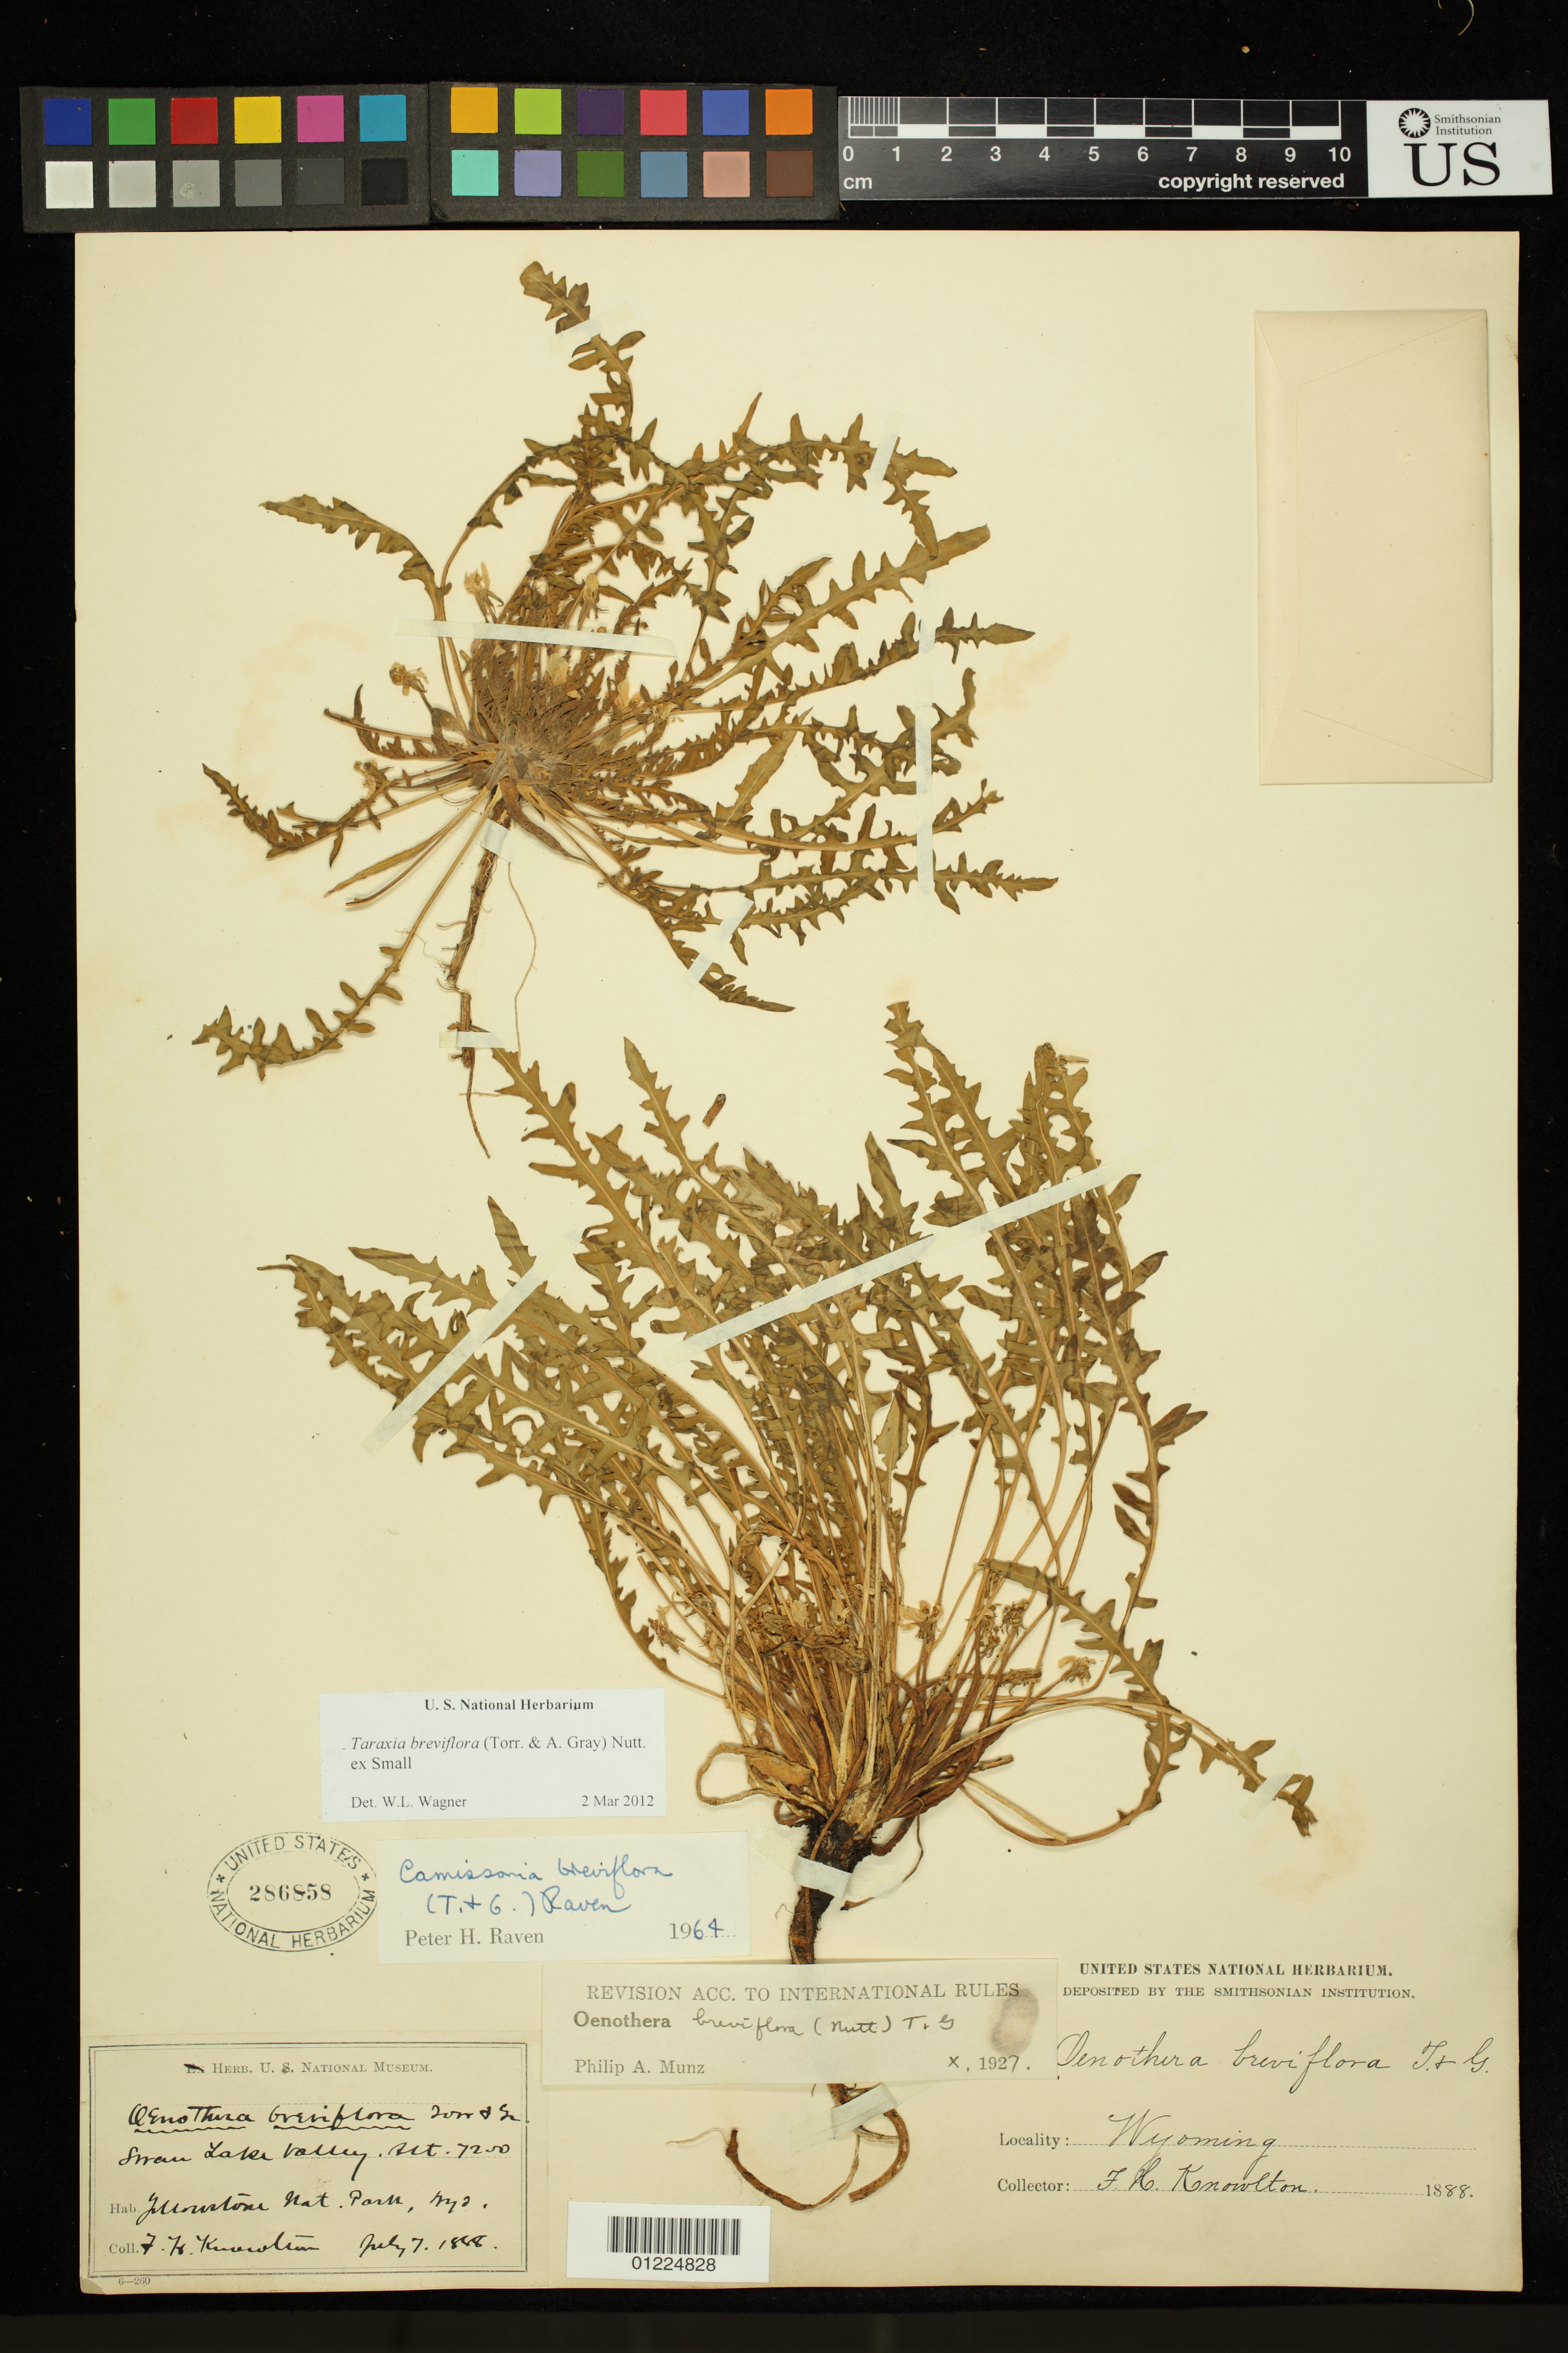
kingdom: Plantae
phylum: Tracheophyta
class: Magnoliopsida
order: Myrtales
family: Onagraceae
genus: Taraxia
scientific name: Taraxia breviflora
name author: (Torr. & A. Gray) Nutt. ex Small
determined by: Wagner, W. L., (BOT), Smithsonian Institution - National Museum of Natural History (UNITED STATES)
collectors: F. H. Knowlton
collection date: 1888-07-07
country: United States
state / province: Wyoming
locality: Swan Lake Valley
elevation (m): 2210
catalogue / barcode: US 286858